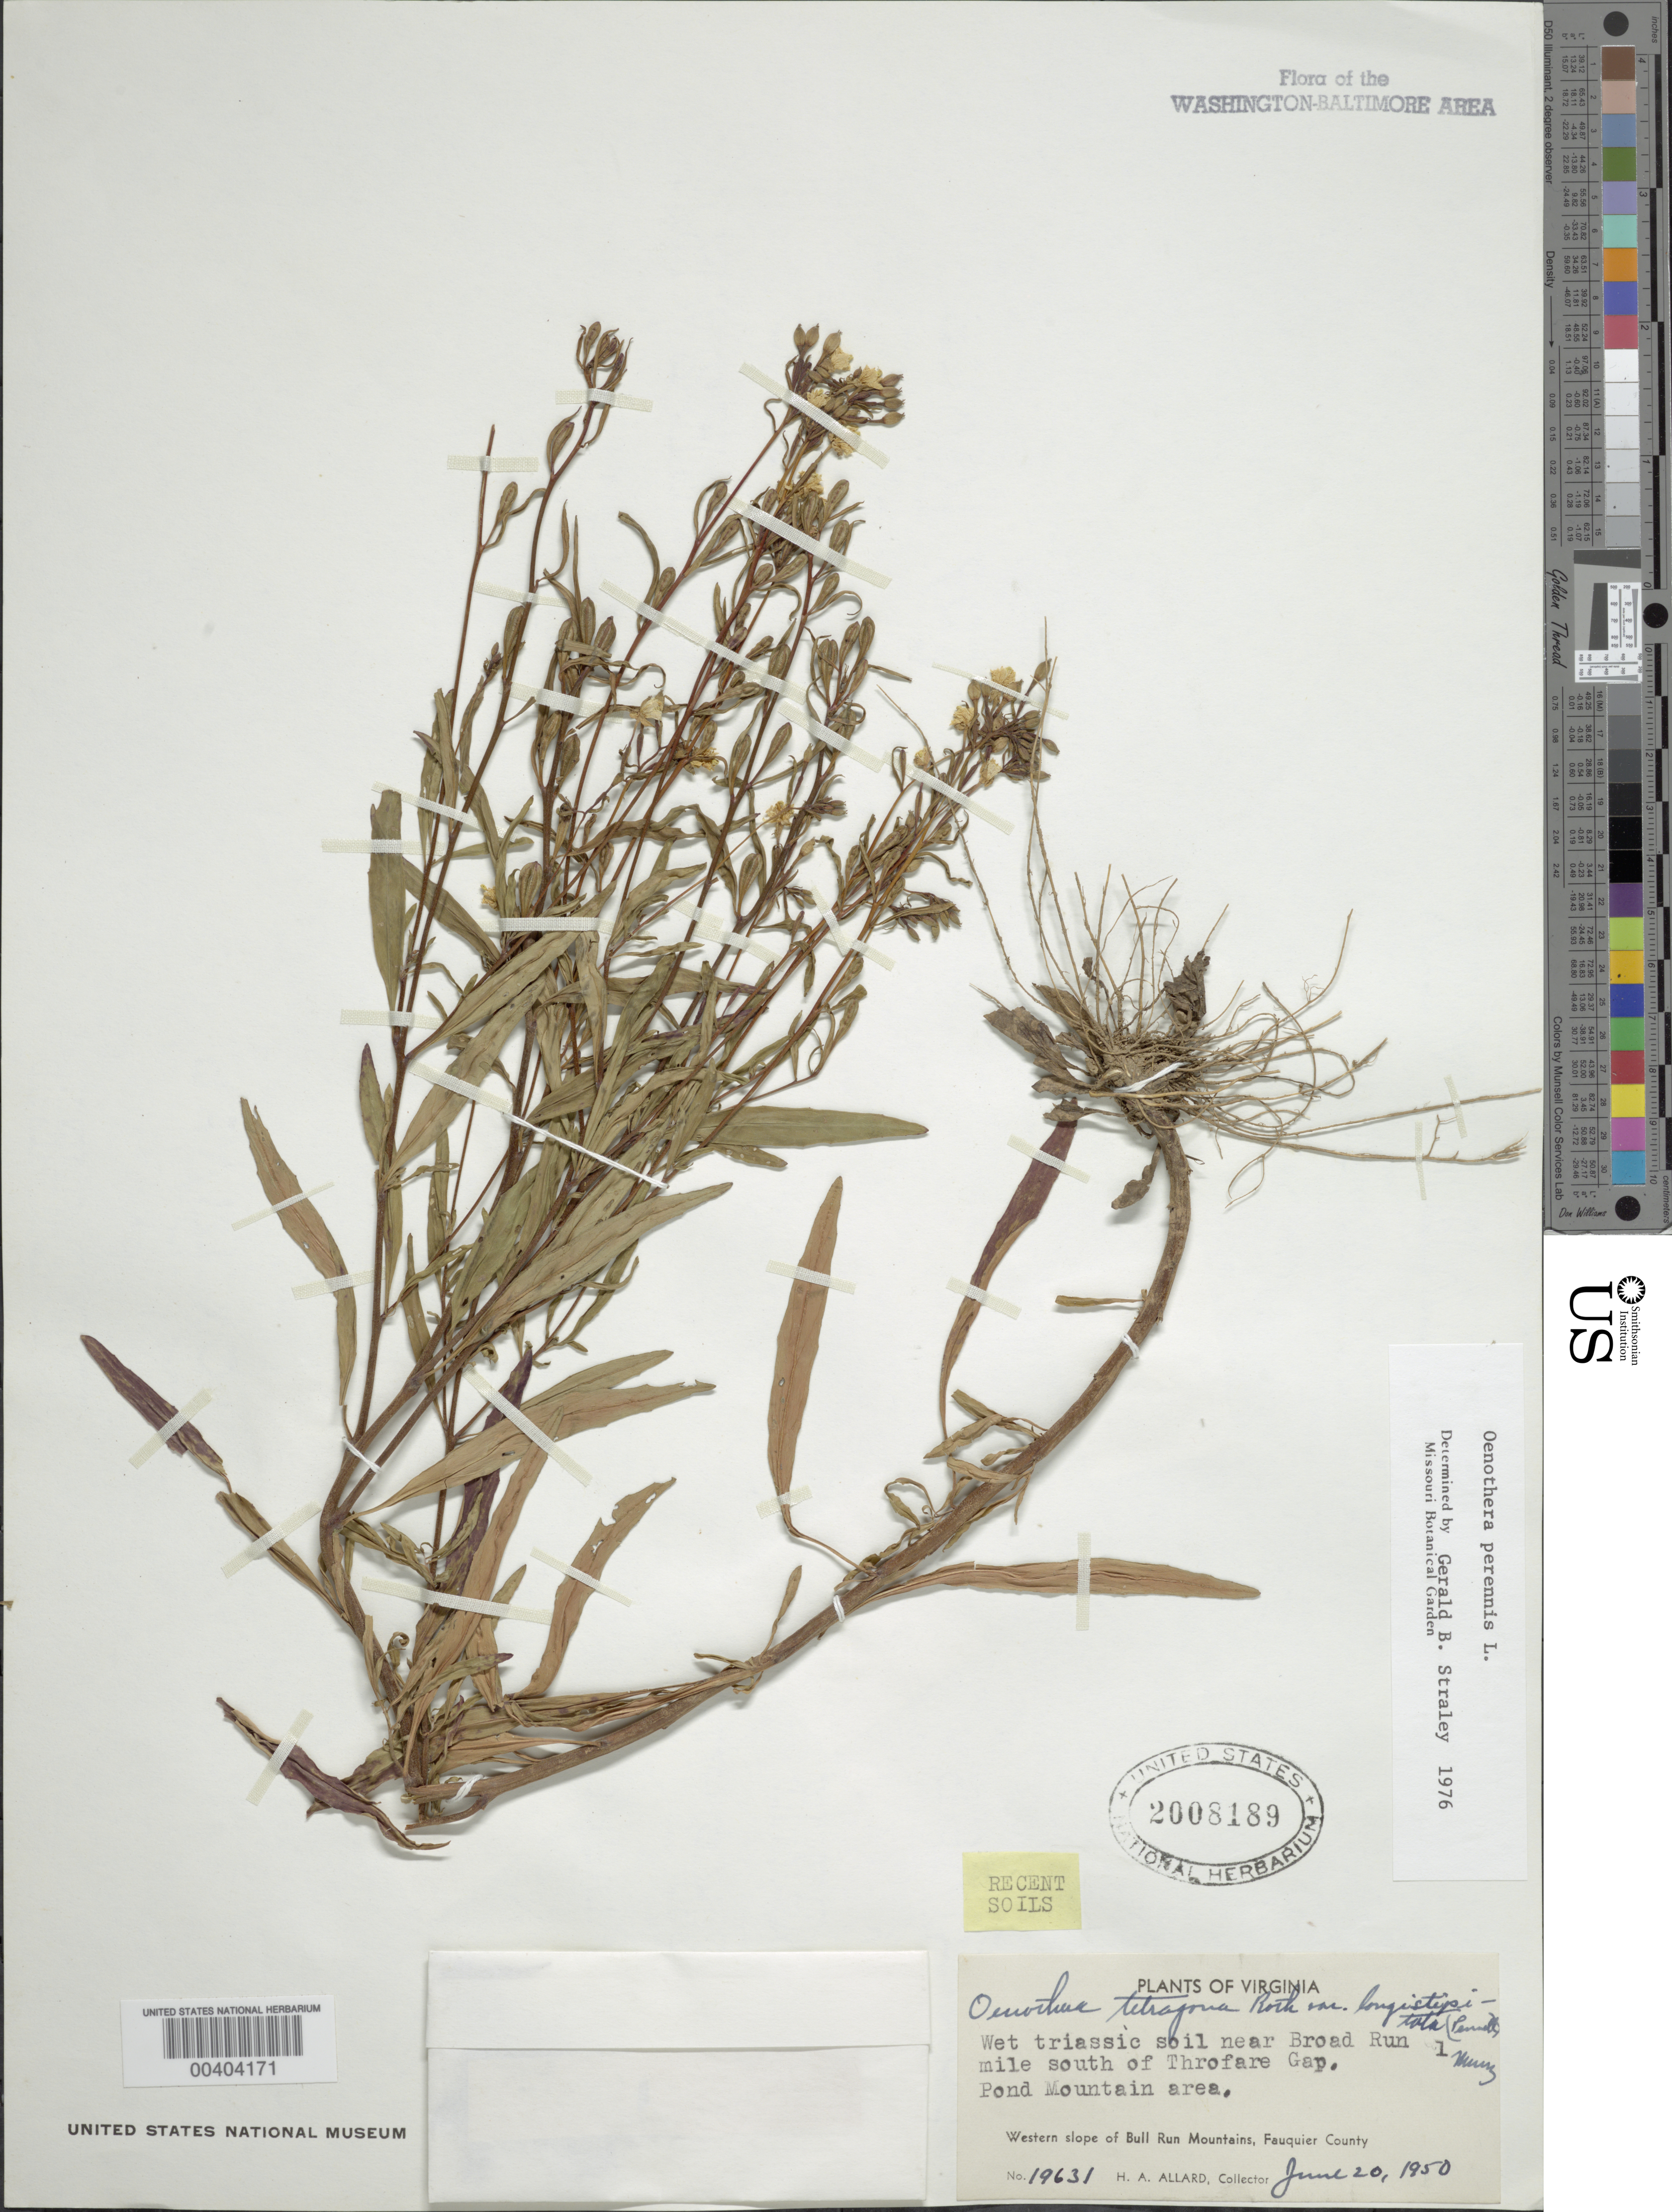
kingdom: Plantae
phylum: Tracheophyta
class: Magnoliopsida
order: Myrtales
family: Onagraceae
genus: Oenothera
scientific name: Oenothera perennis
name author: L.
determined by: Straley, G. B.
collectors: H. A. Allard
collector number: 19631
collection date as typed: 20 Jun 1950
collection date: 1950-06-20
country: United States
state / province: Virginia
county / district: Fauquier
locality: Western slope of Bull Run Mountains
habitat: Wet triassic soil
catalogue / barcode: US 2008189